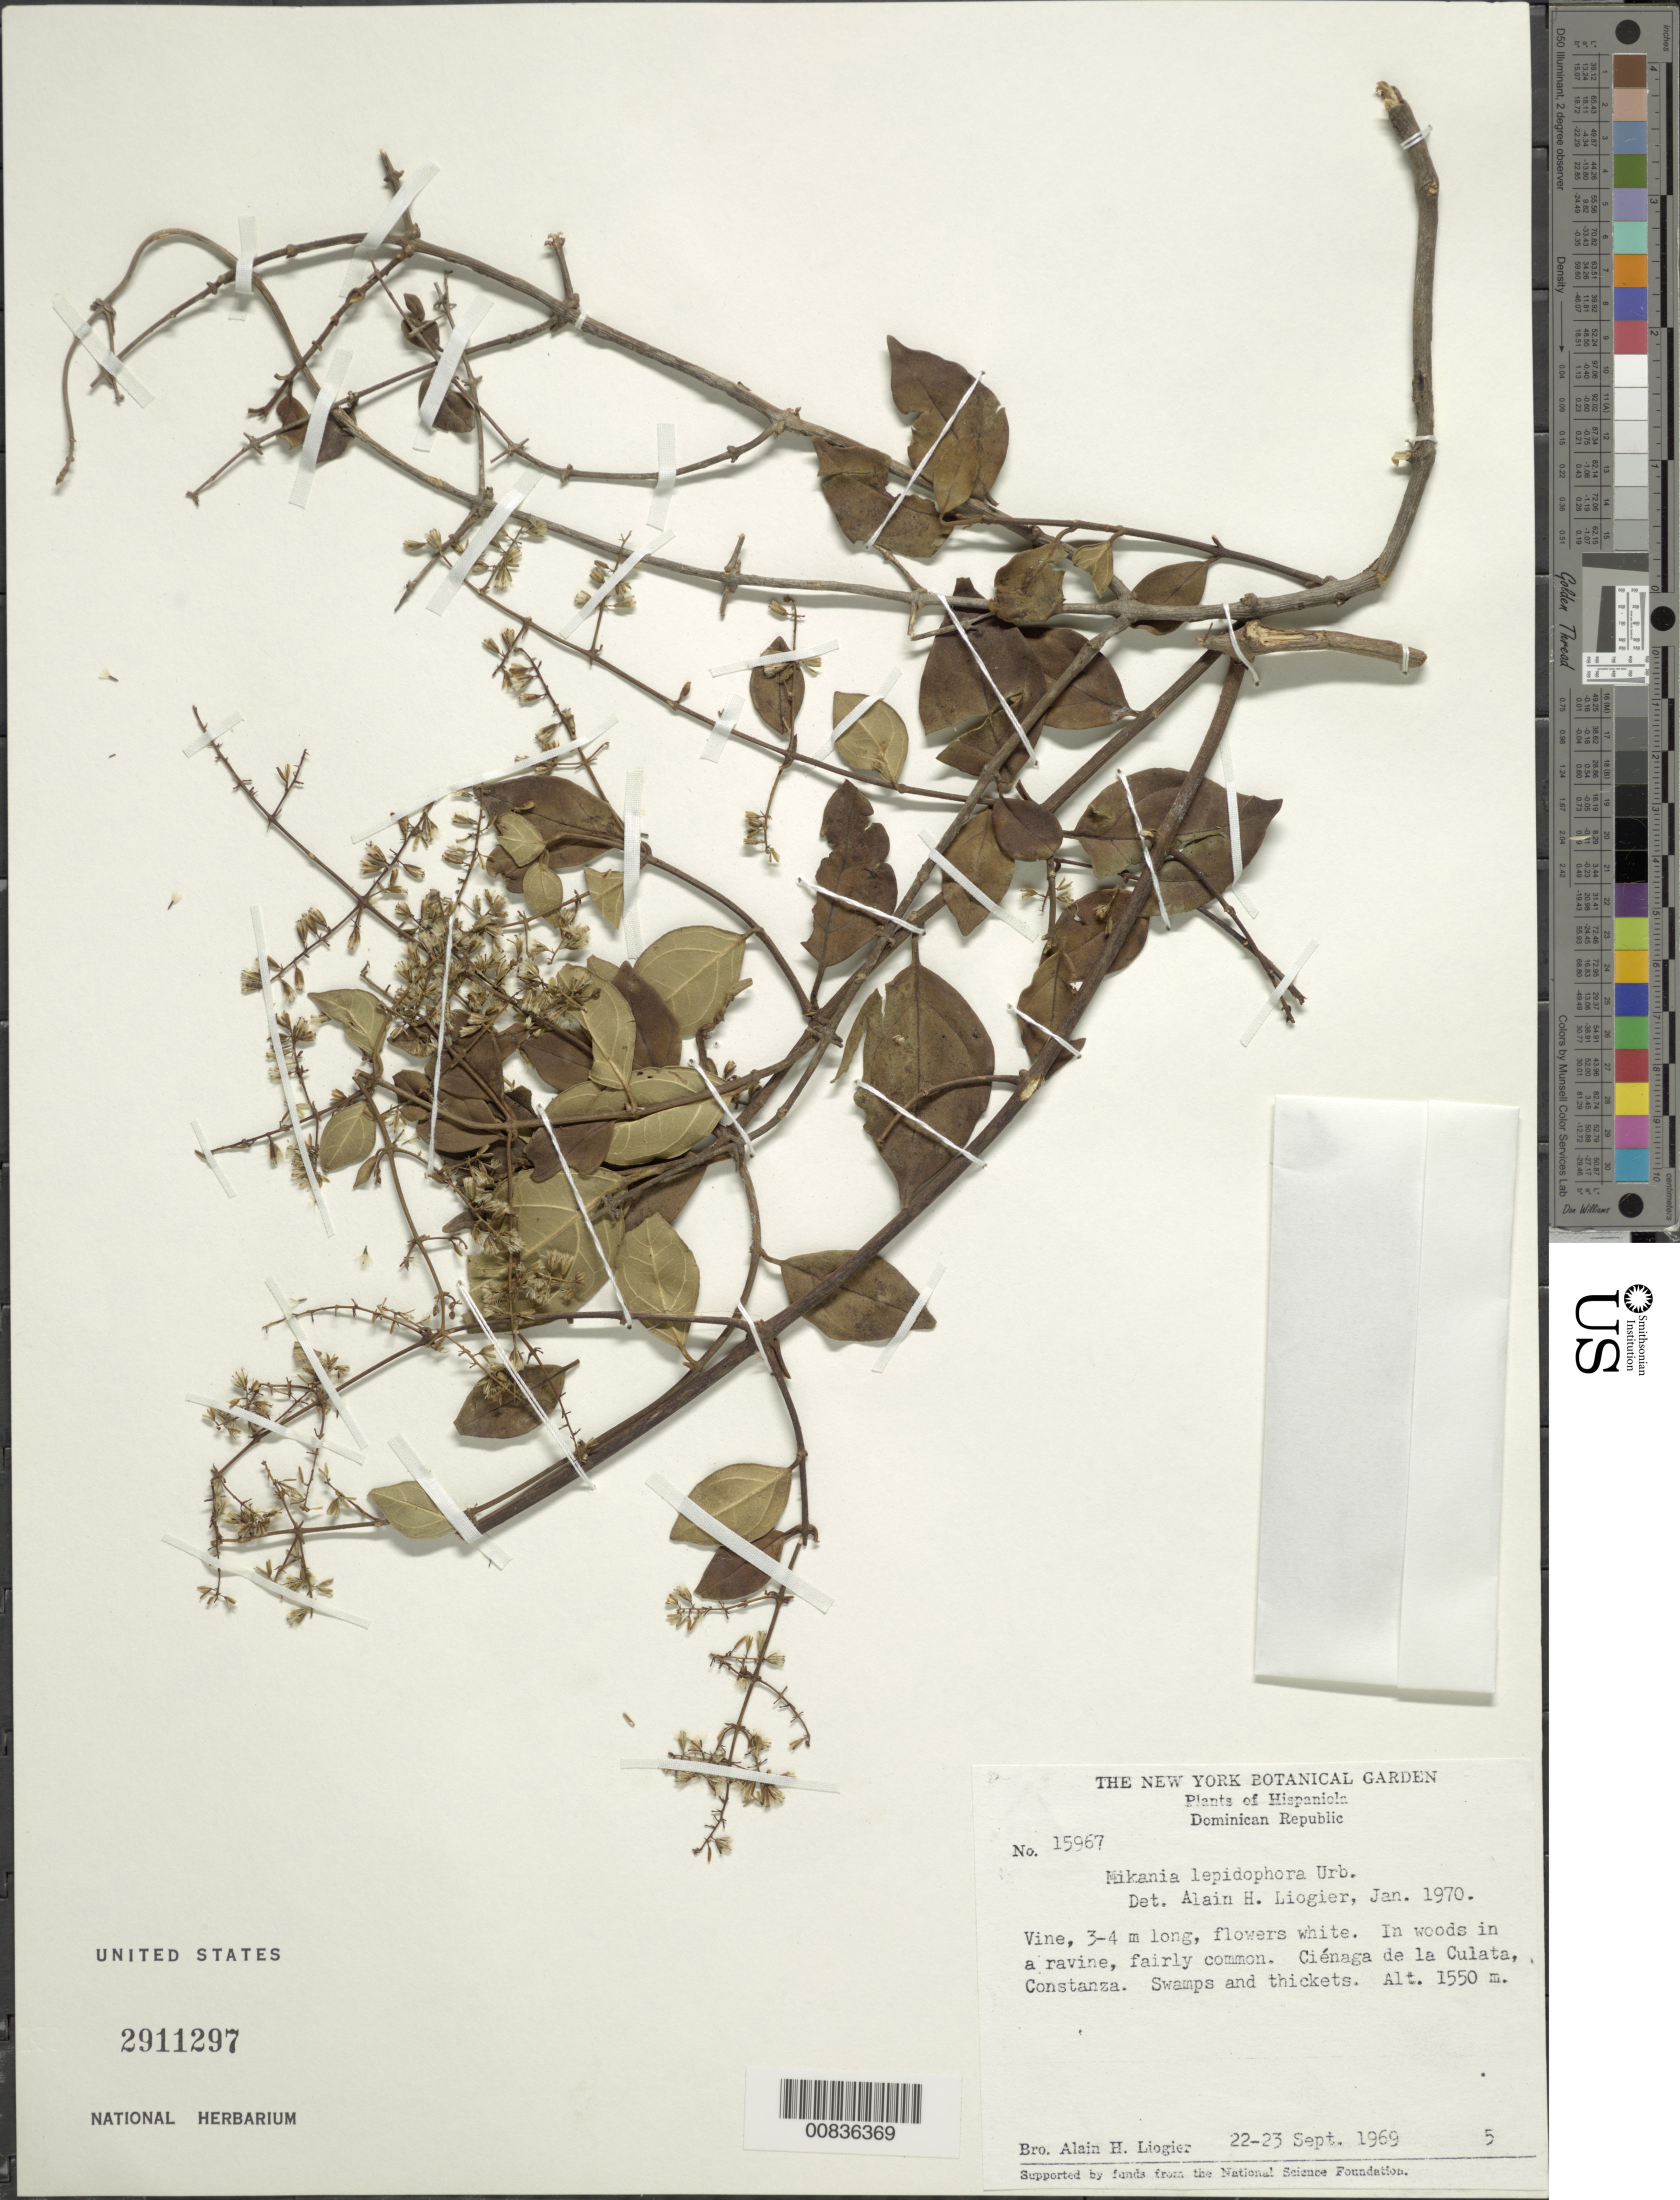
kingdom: Plantae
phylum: Tracheophyta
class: Magnoliopsida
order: Asterales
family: Asteraceae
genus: Mikania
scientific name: Mikania lepidophora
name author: Urb.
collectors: A. H. Liogier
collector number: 15967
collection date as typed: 22 Sep 1969 to 23 Sep 1969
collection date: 1969-09-22/1969-09-23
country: Dominican Republic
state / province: La Vega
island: Hispaniola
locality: Ciénaga de la Culata, Constanza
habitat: Swamps and thickets in woods in a ravine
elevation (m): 1550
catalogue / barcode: US 2911297